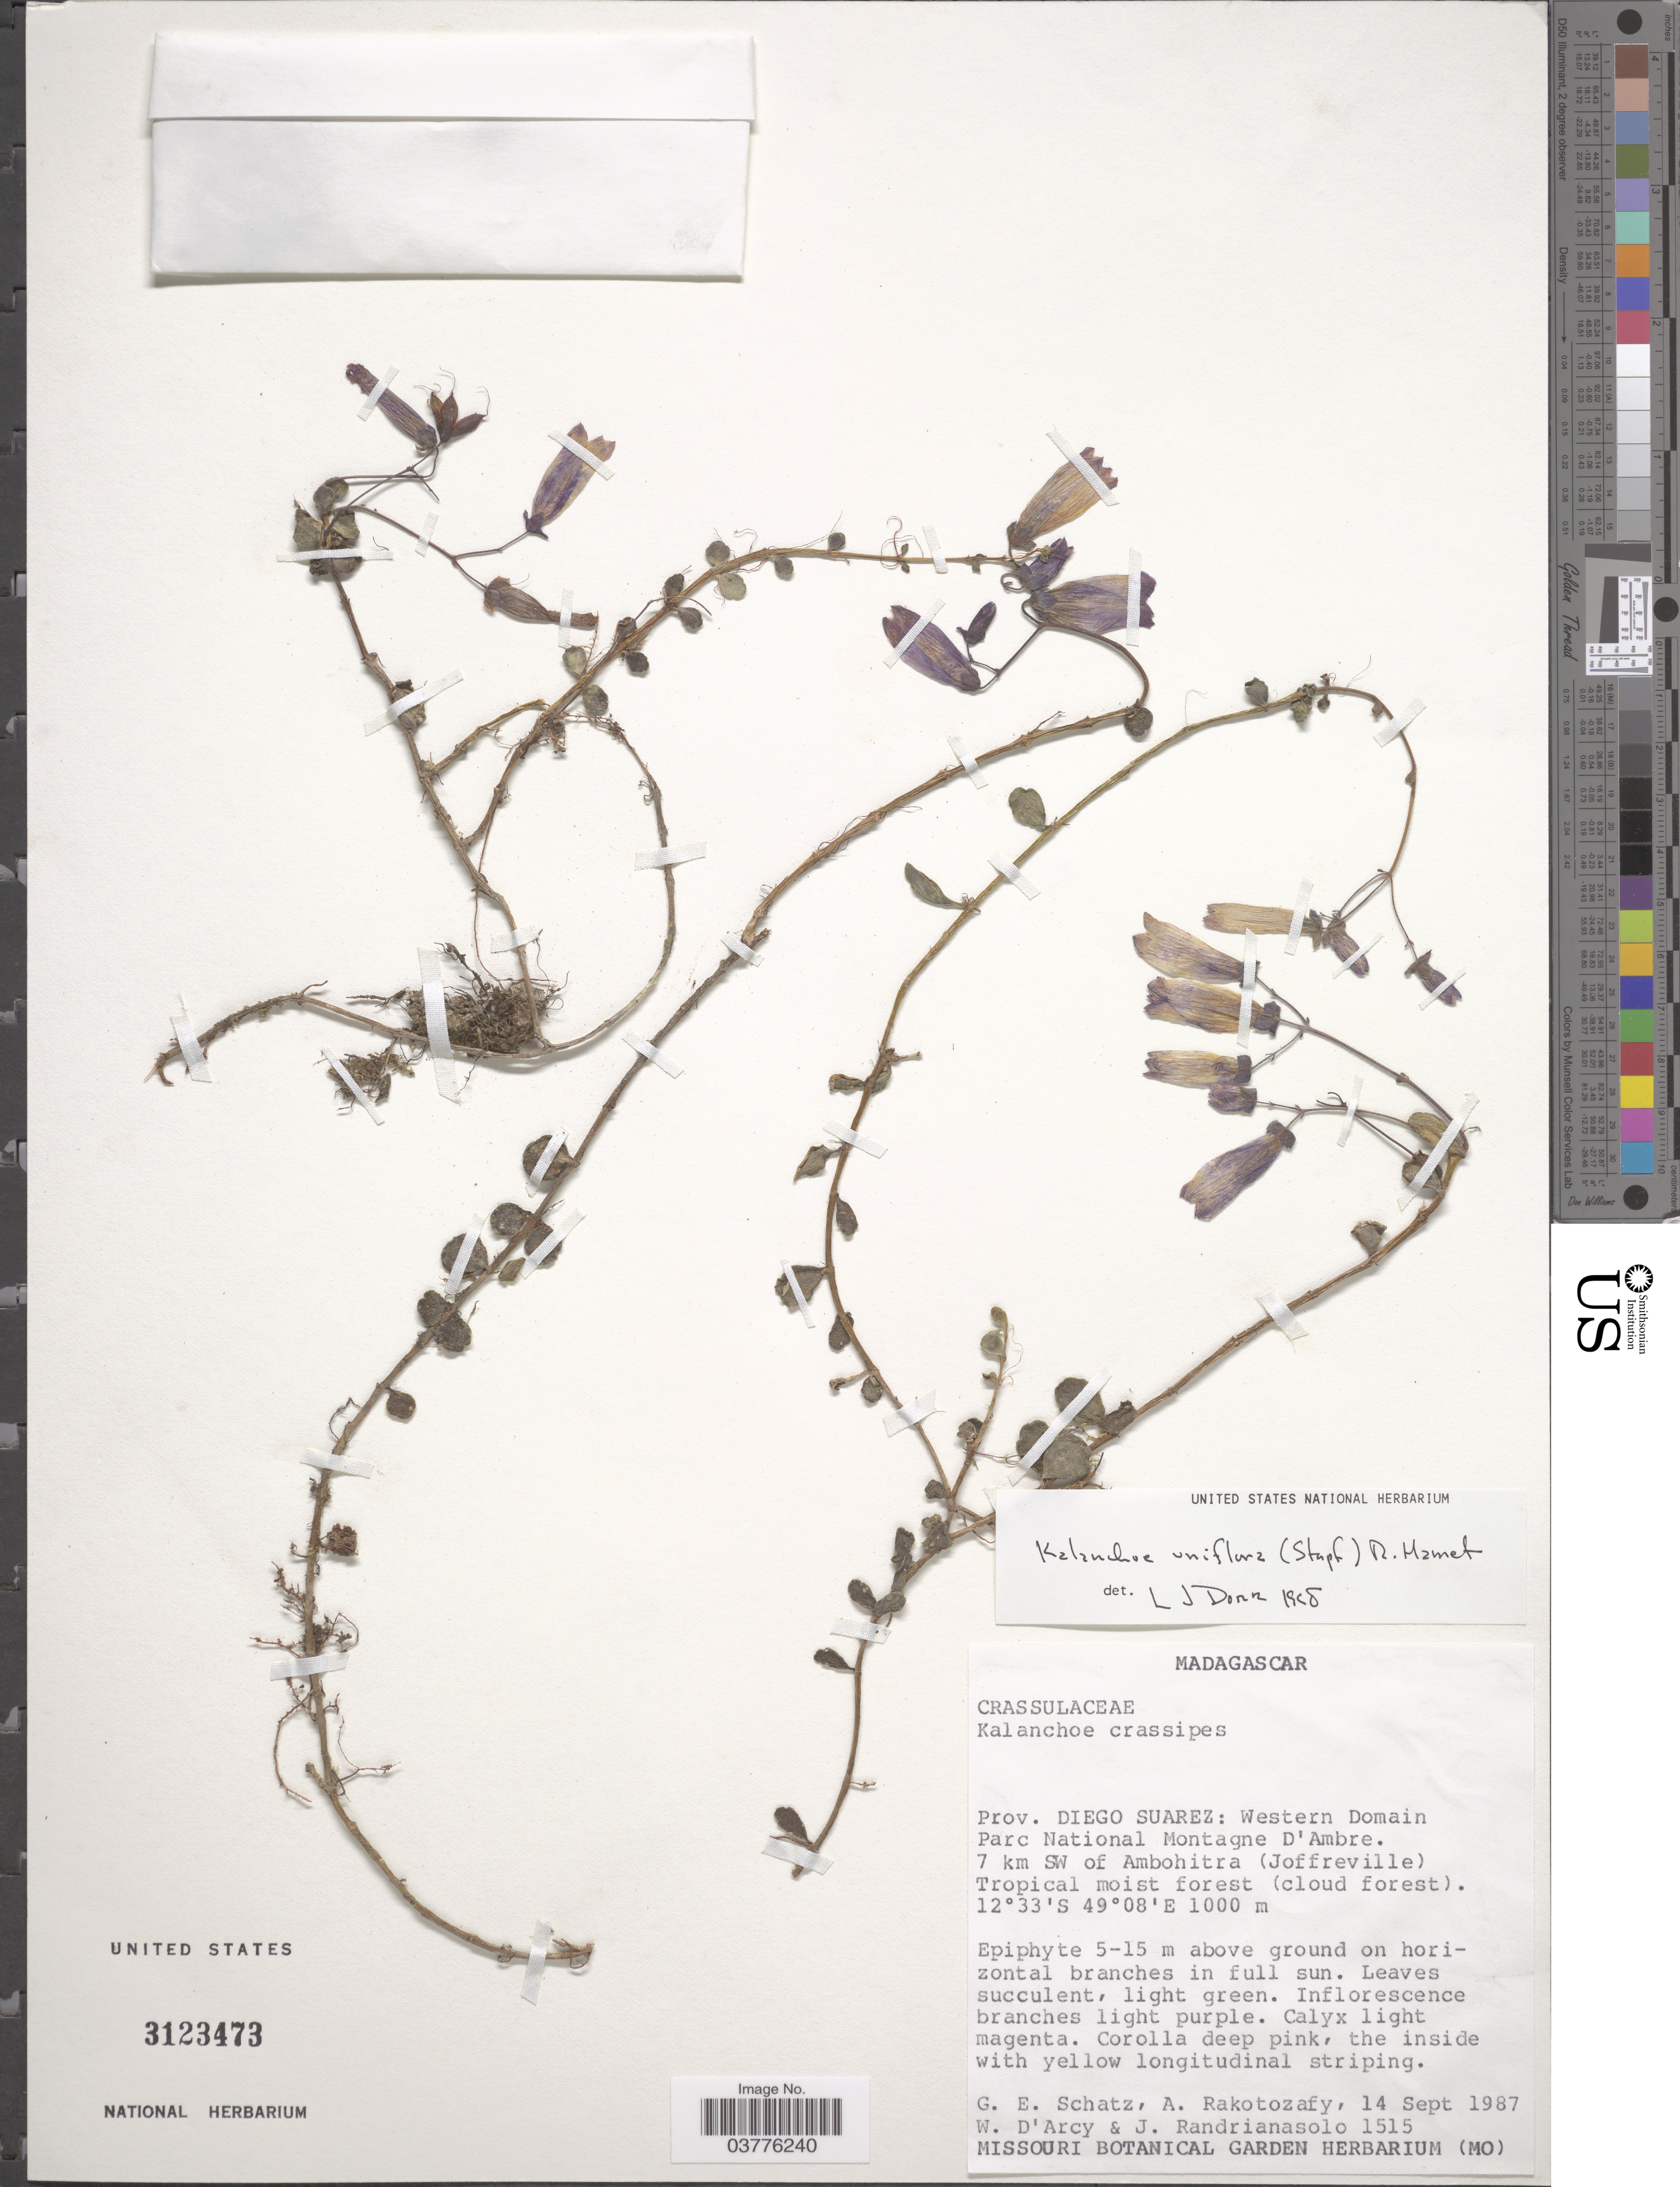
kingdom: Plantae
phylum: Tracheophyta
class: Magnoliopsida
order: Saxifragales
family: Crassulaceae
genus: Kalanchoe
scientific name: Kalanchoe uniflora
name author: (Stapf) Raym.-Hamet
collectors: G. Schatz, A. Rakotozafy, W. G. D'Arcy & J. Randrianasolo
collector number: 1515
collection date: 1987-09-14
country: Madagascar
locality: Prov. Diego Suarez: Western Domain Parc National Montagne D'Ambre. 7 km SW of Ambohitra (Joffreville).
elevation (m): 1000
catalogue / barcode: US 3123473